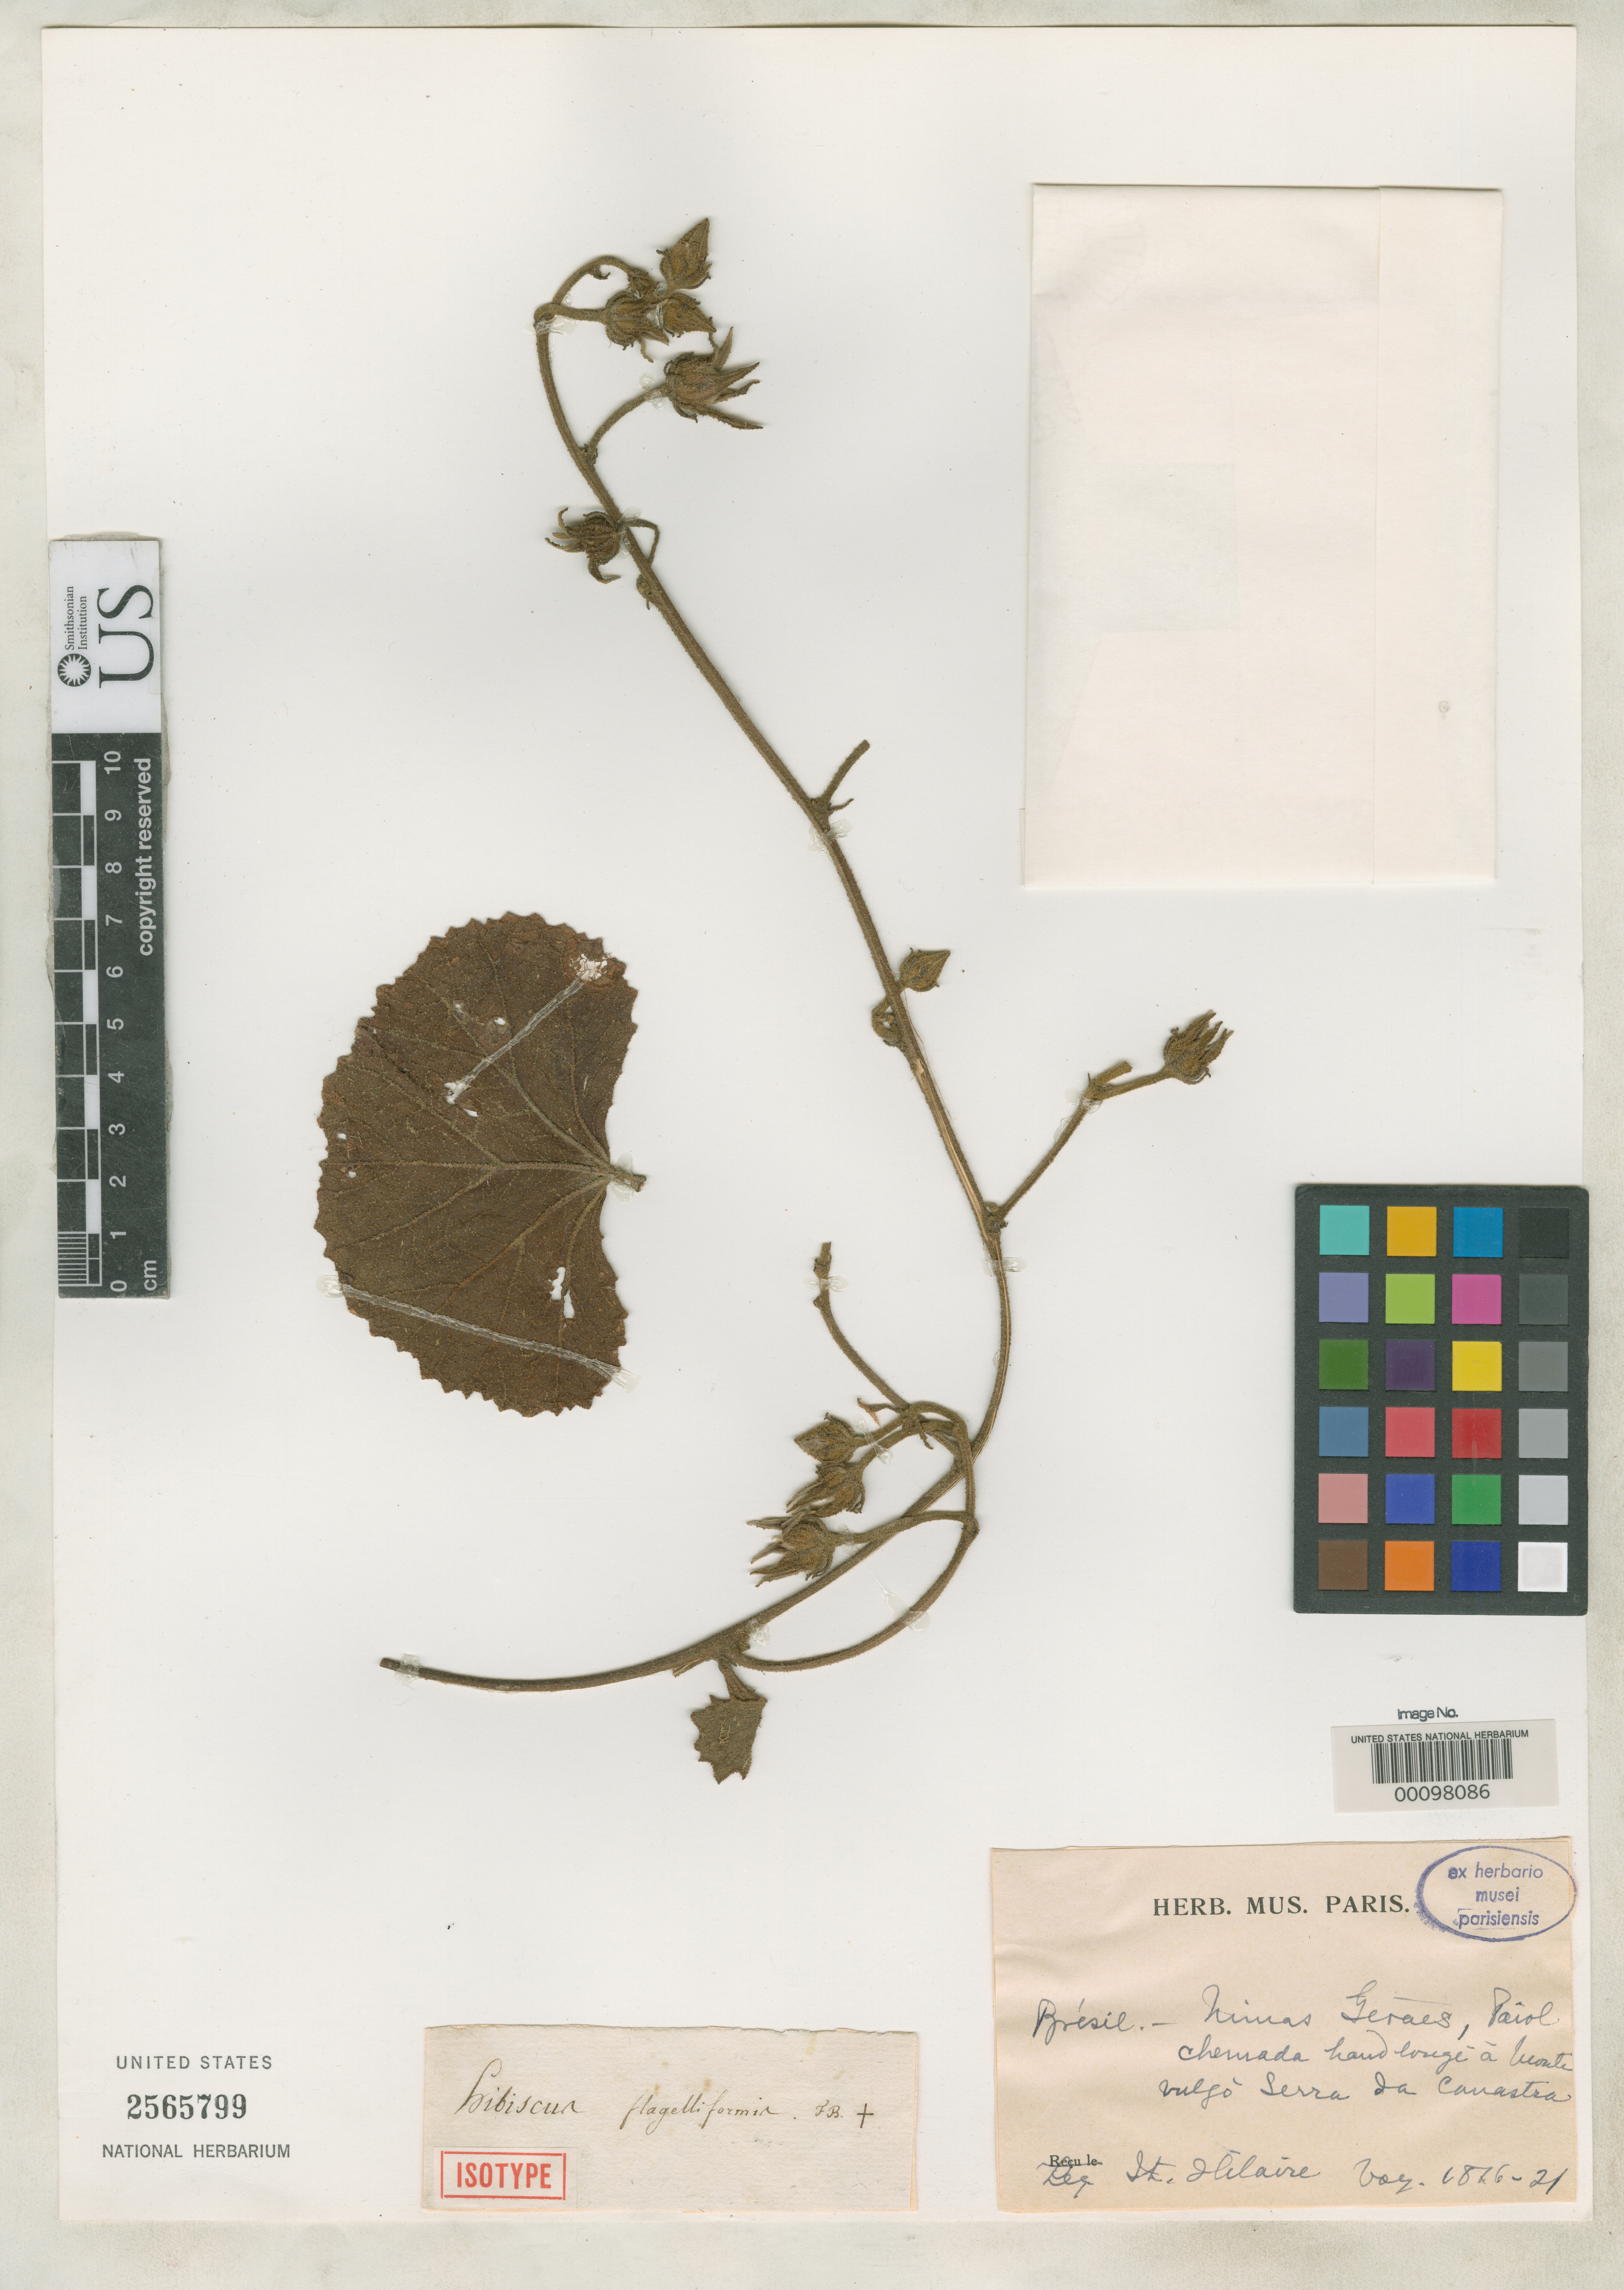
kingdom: Plantae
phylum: Tracheophyta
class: Magnoliopsida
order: Malvales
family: Malvaceae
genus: Hibiscus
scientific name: Hibiscus flagelliformis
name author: A. St.-Hil.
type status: Isotype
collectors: A. F. C. P. de Saint-Hilaire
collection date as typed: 1816 to -- --- 1821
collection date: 1816/1821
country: Brazil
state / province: Minas Gerais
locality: Paiol Chemada.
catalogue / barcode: US 2565799